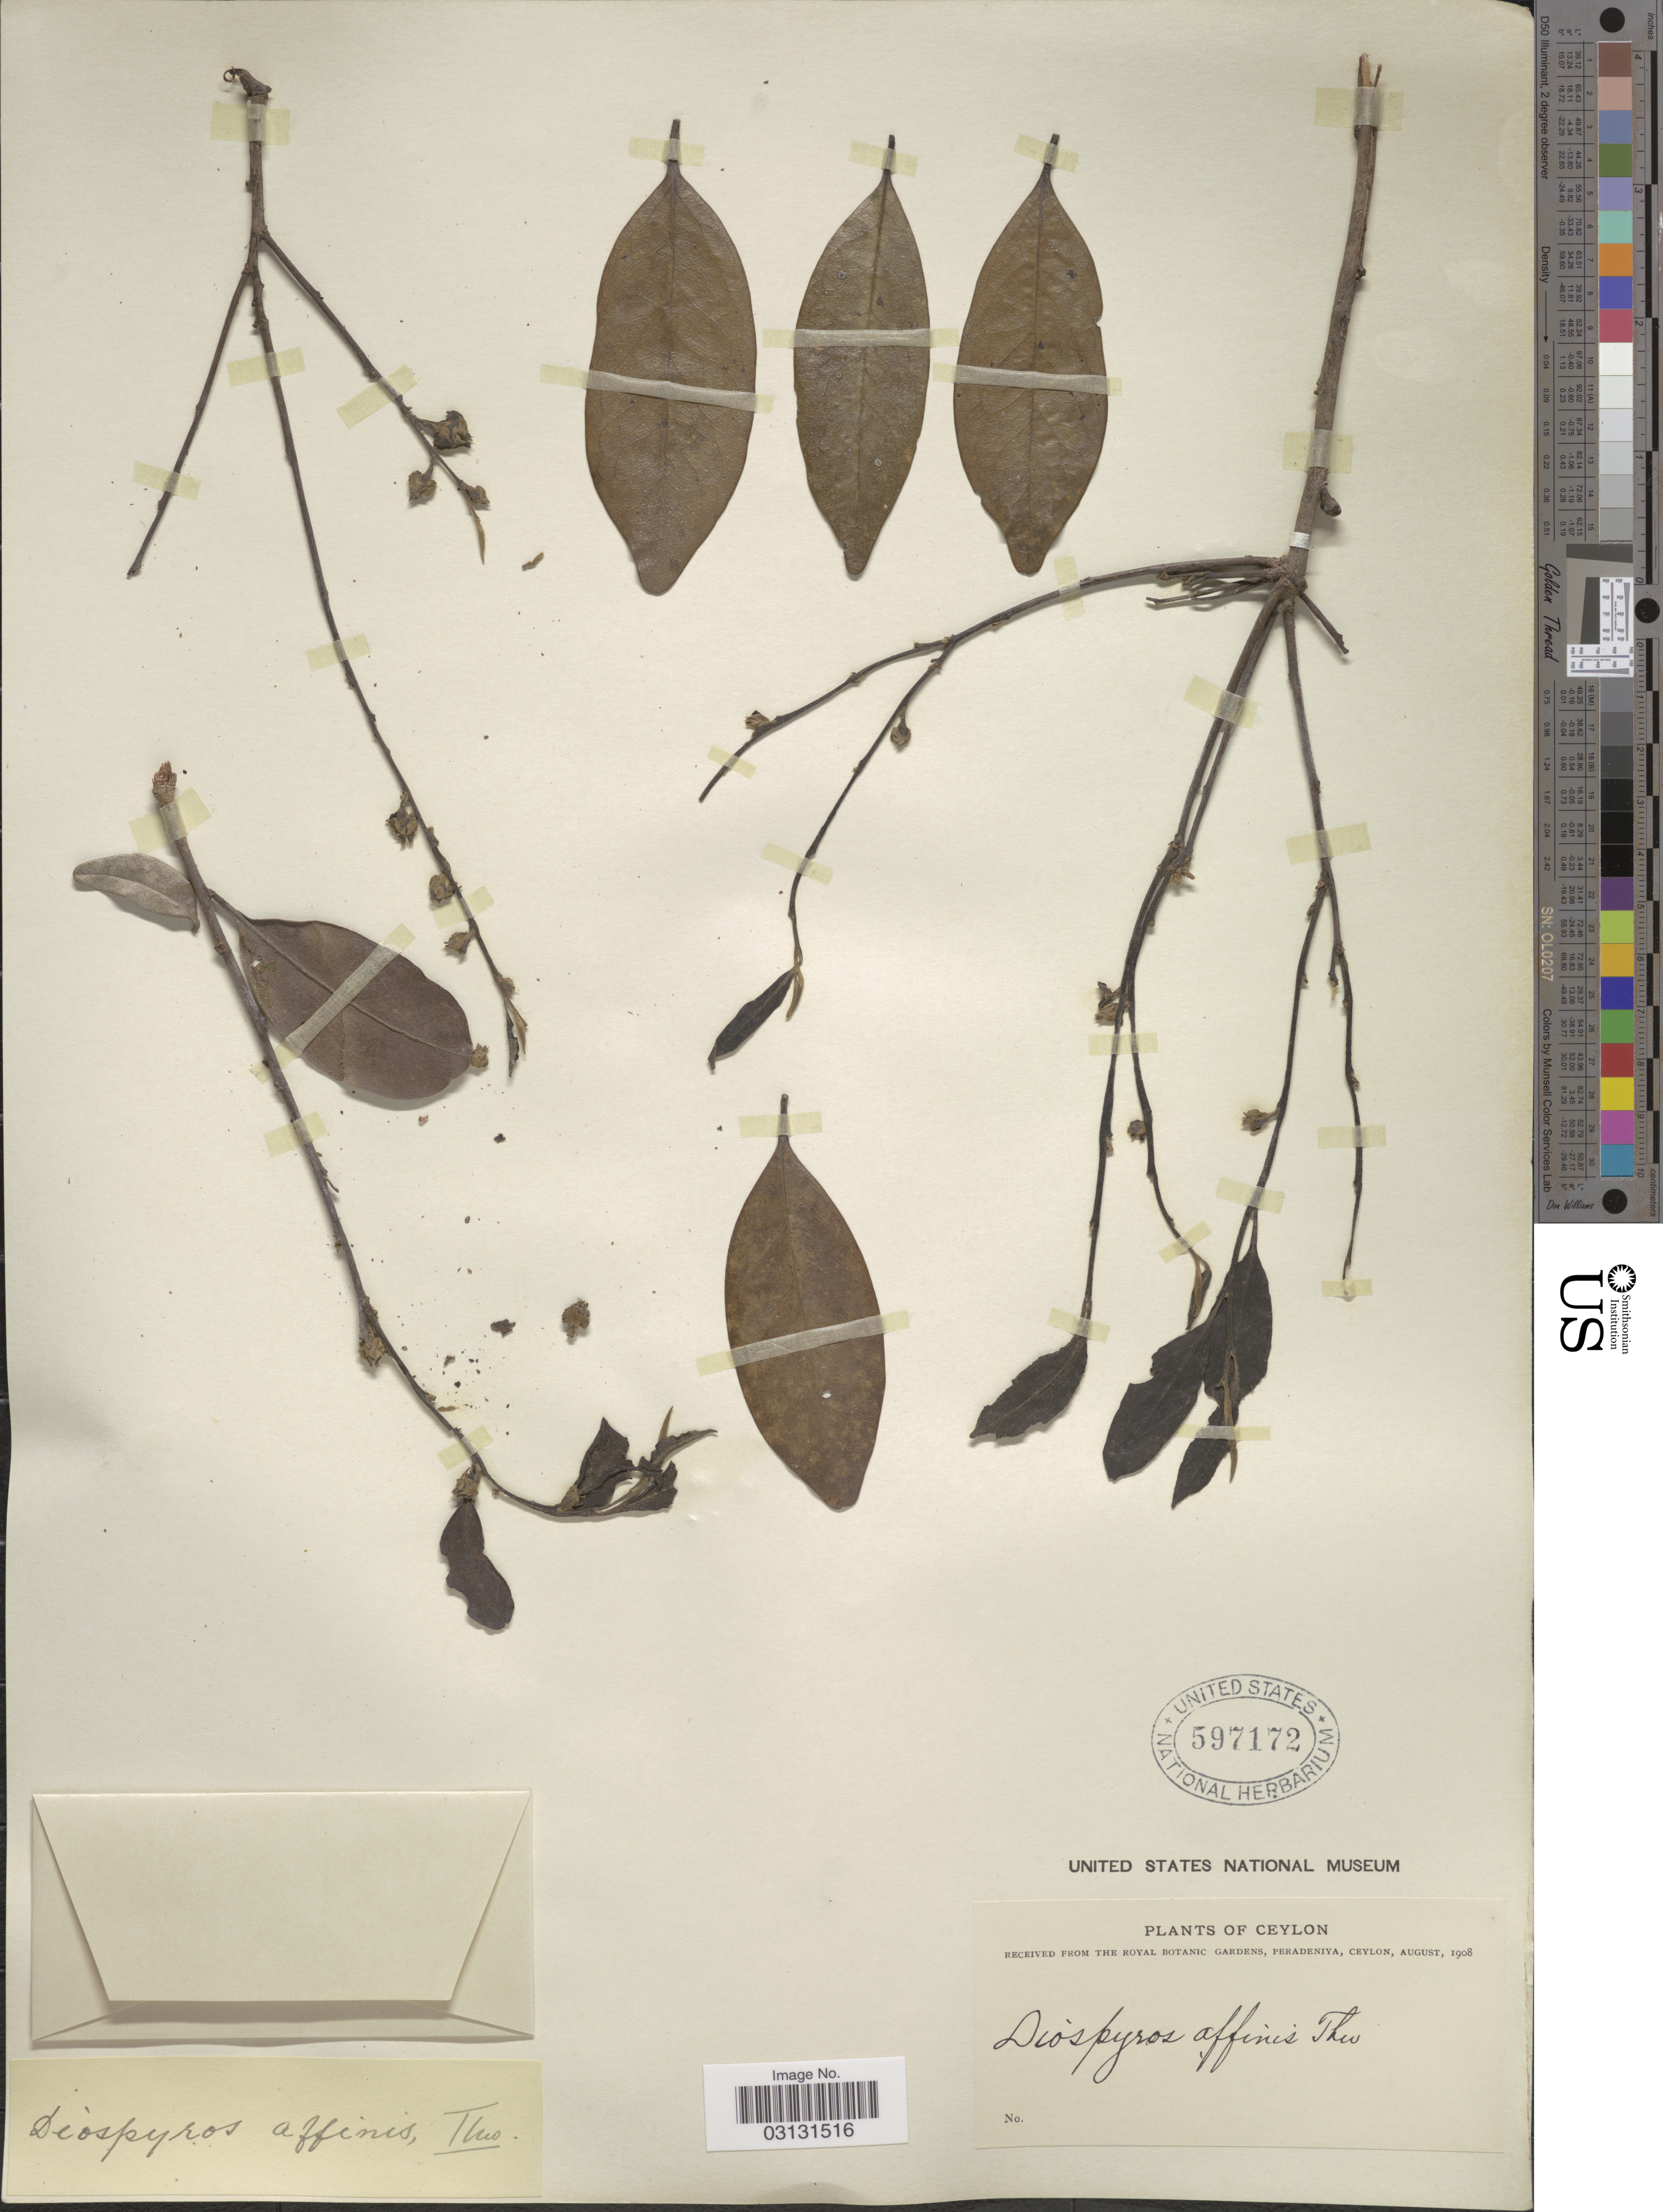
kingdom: Plantae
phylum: Tracheophyta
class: Magnoliopsida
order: Ericales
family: Ebenaceae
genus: Diospyros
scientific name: Diospyros affinis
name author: Thwaites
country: Sri Lanka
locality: Ceylon.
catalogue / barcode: US 597172